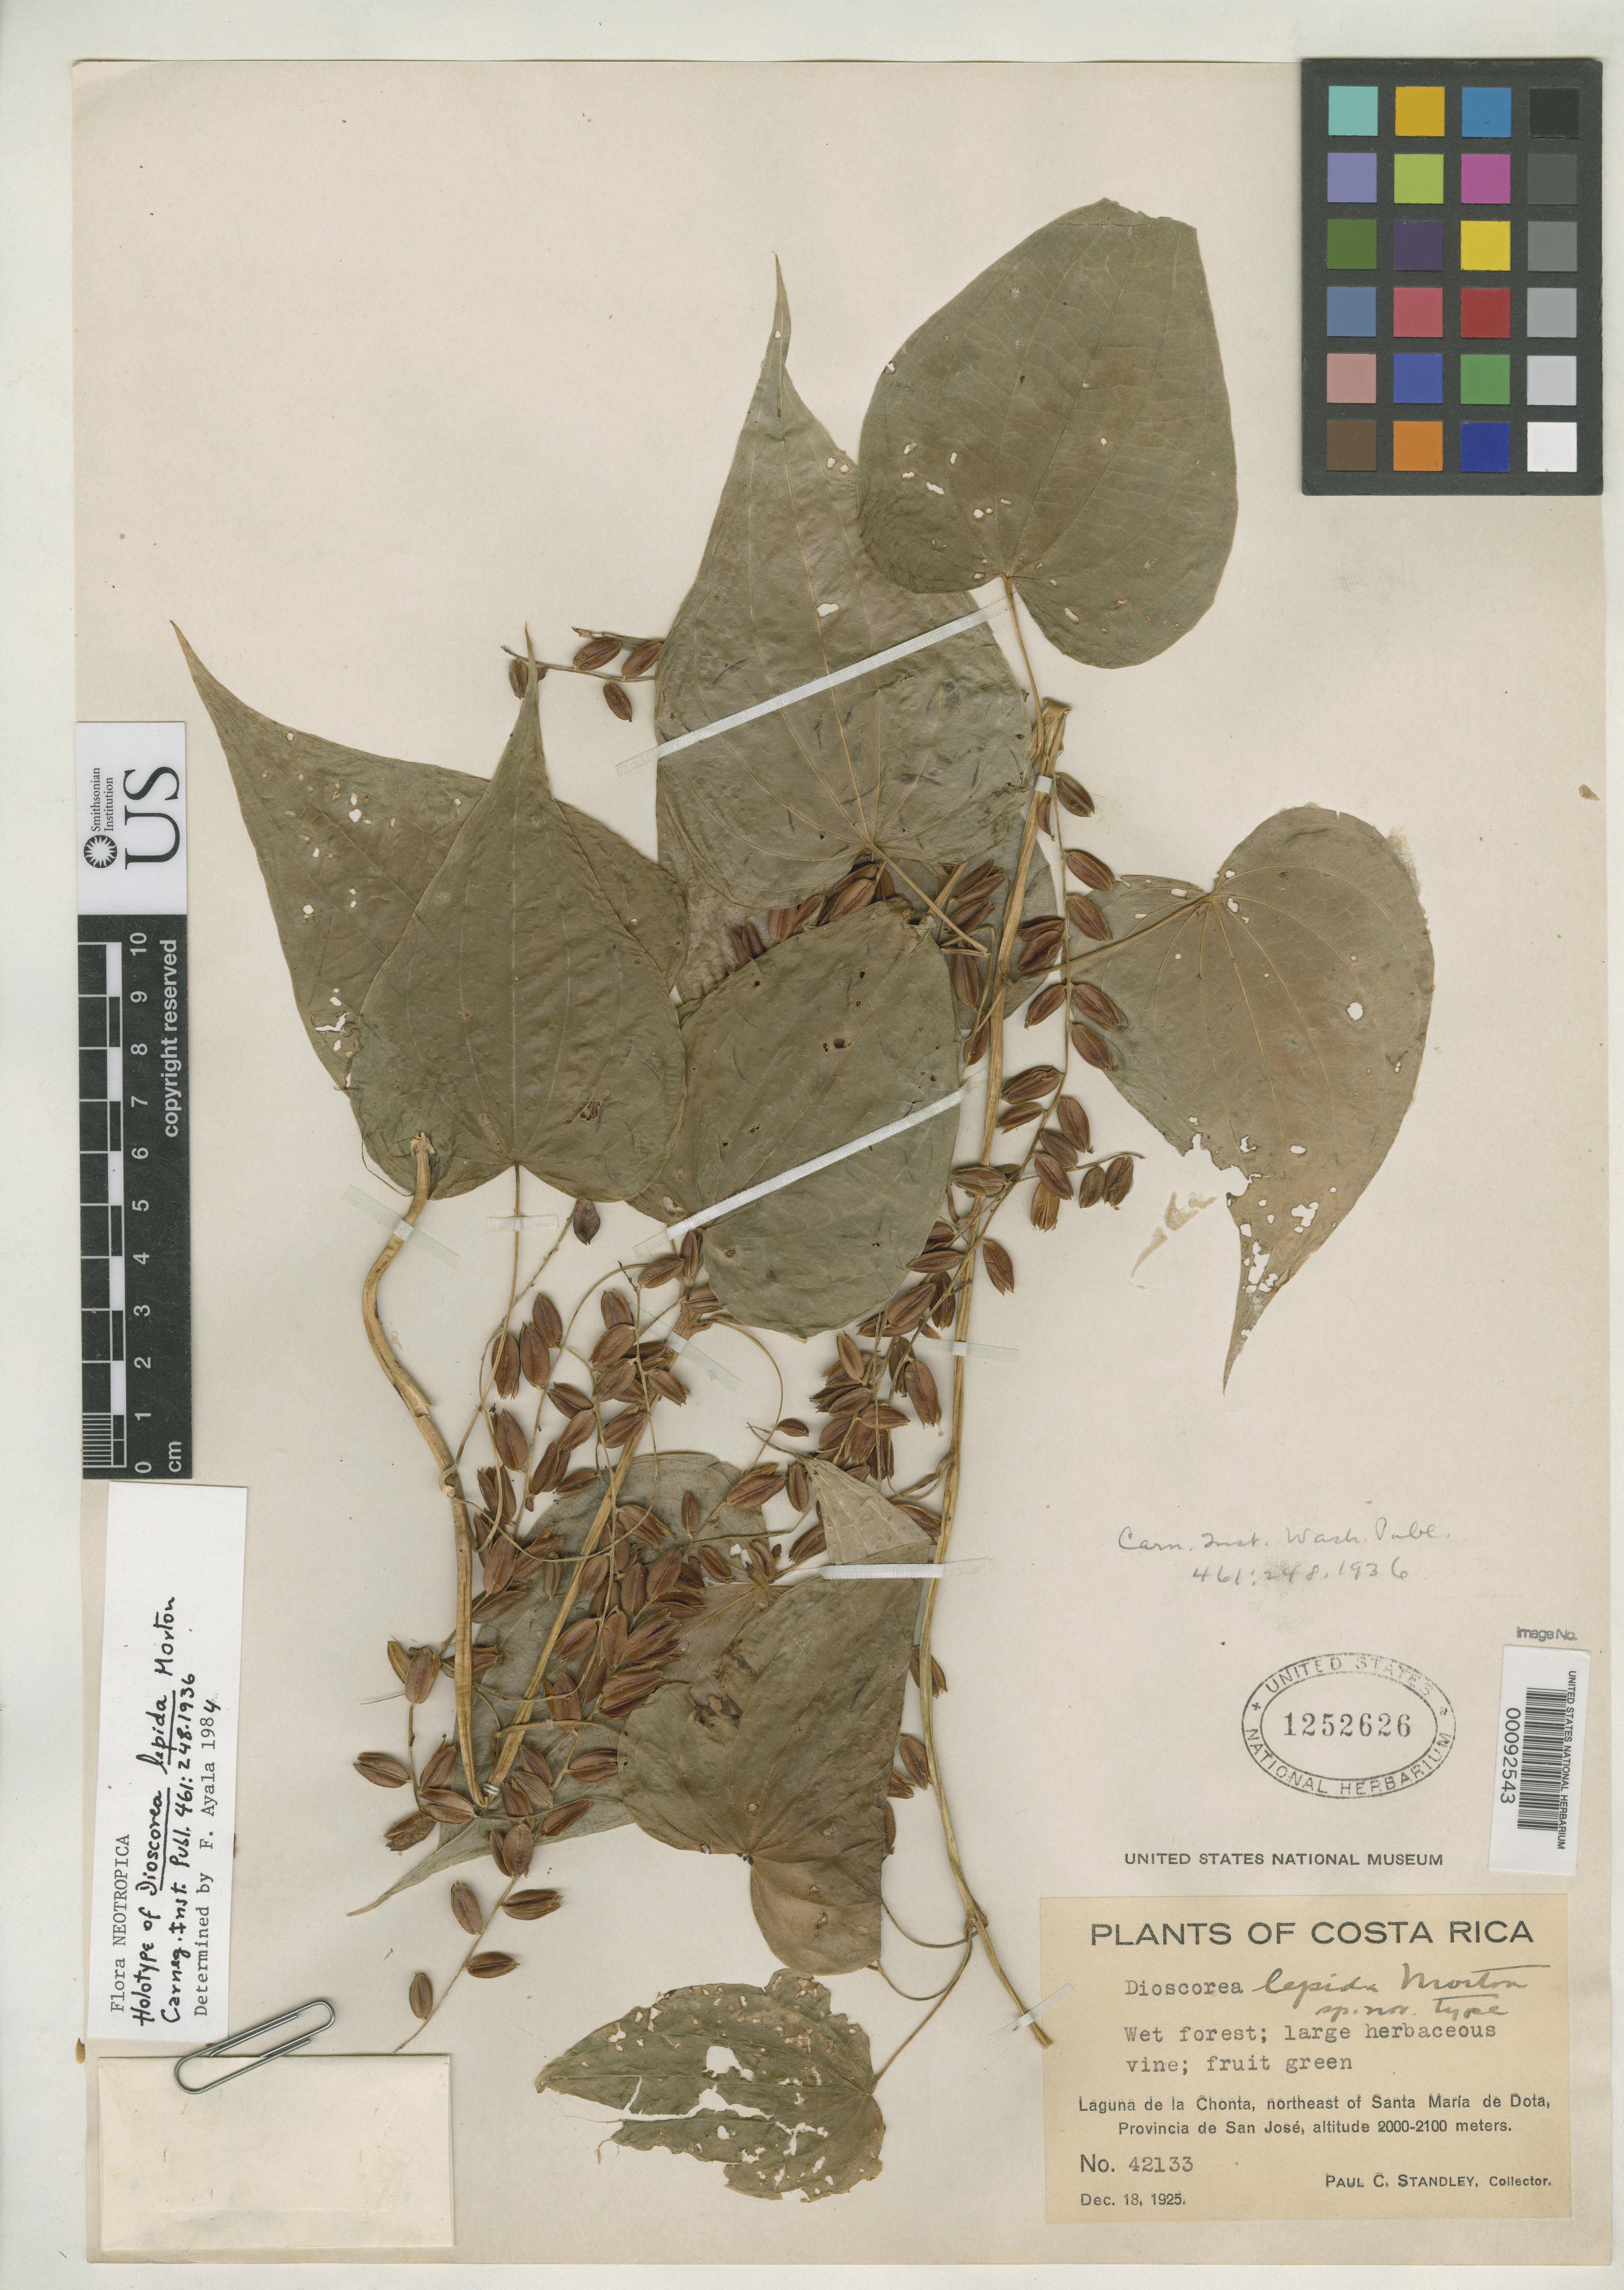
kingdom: Plantae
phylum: Tracheophyta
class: Liliopsida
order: Dioscoreales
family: Dioscoreaceae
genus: Dioscorea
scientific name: Dioscorea lepida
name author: C.V. Morton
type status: Holotype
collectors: P. C. Standley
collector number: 42133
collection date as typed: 18 Dec 1925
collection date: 1925-12-18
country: Costa Rica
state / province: San José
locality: Laguna de La Chonta, NE of Santa Maria de Dota.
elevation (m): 2000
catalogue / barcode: US 1252626